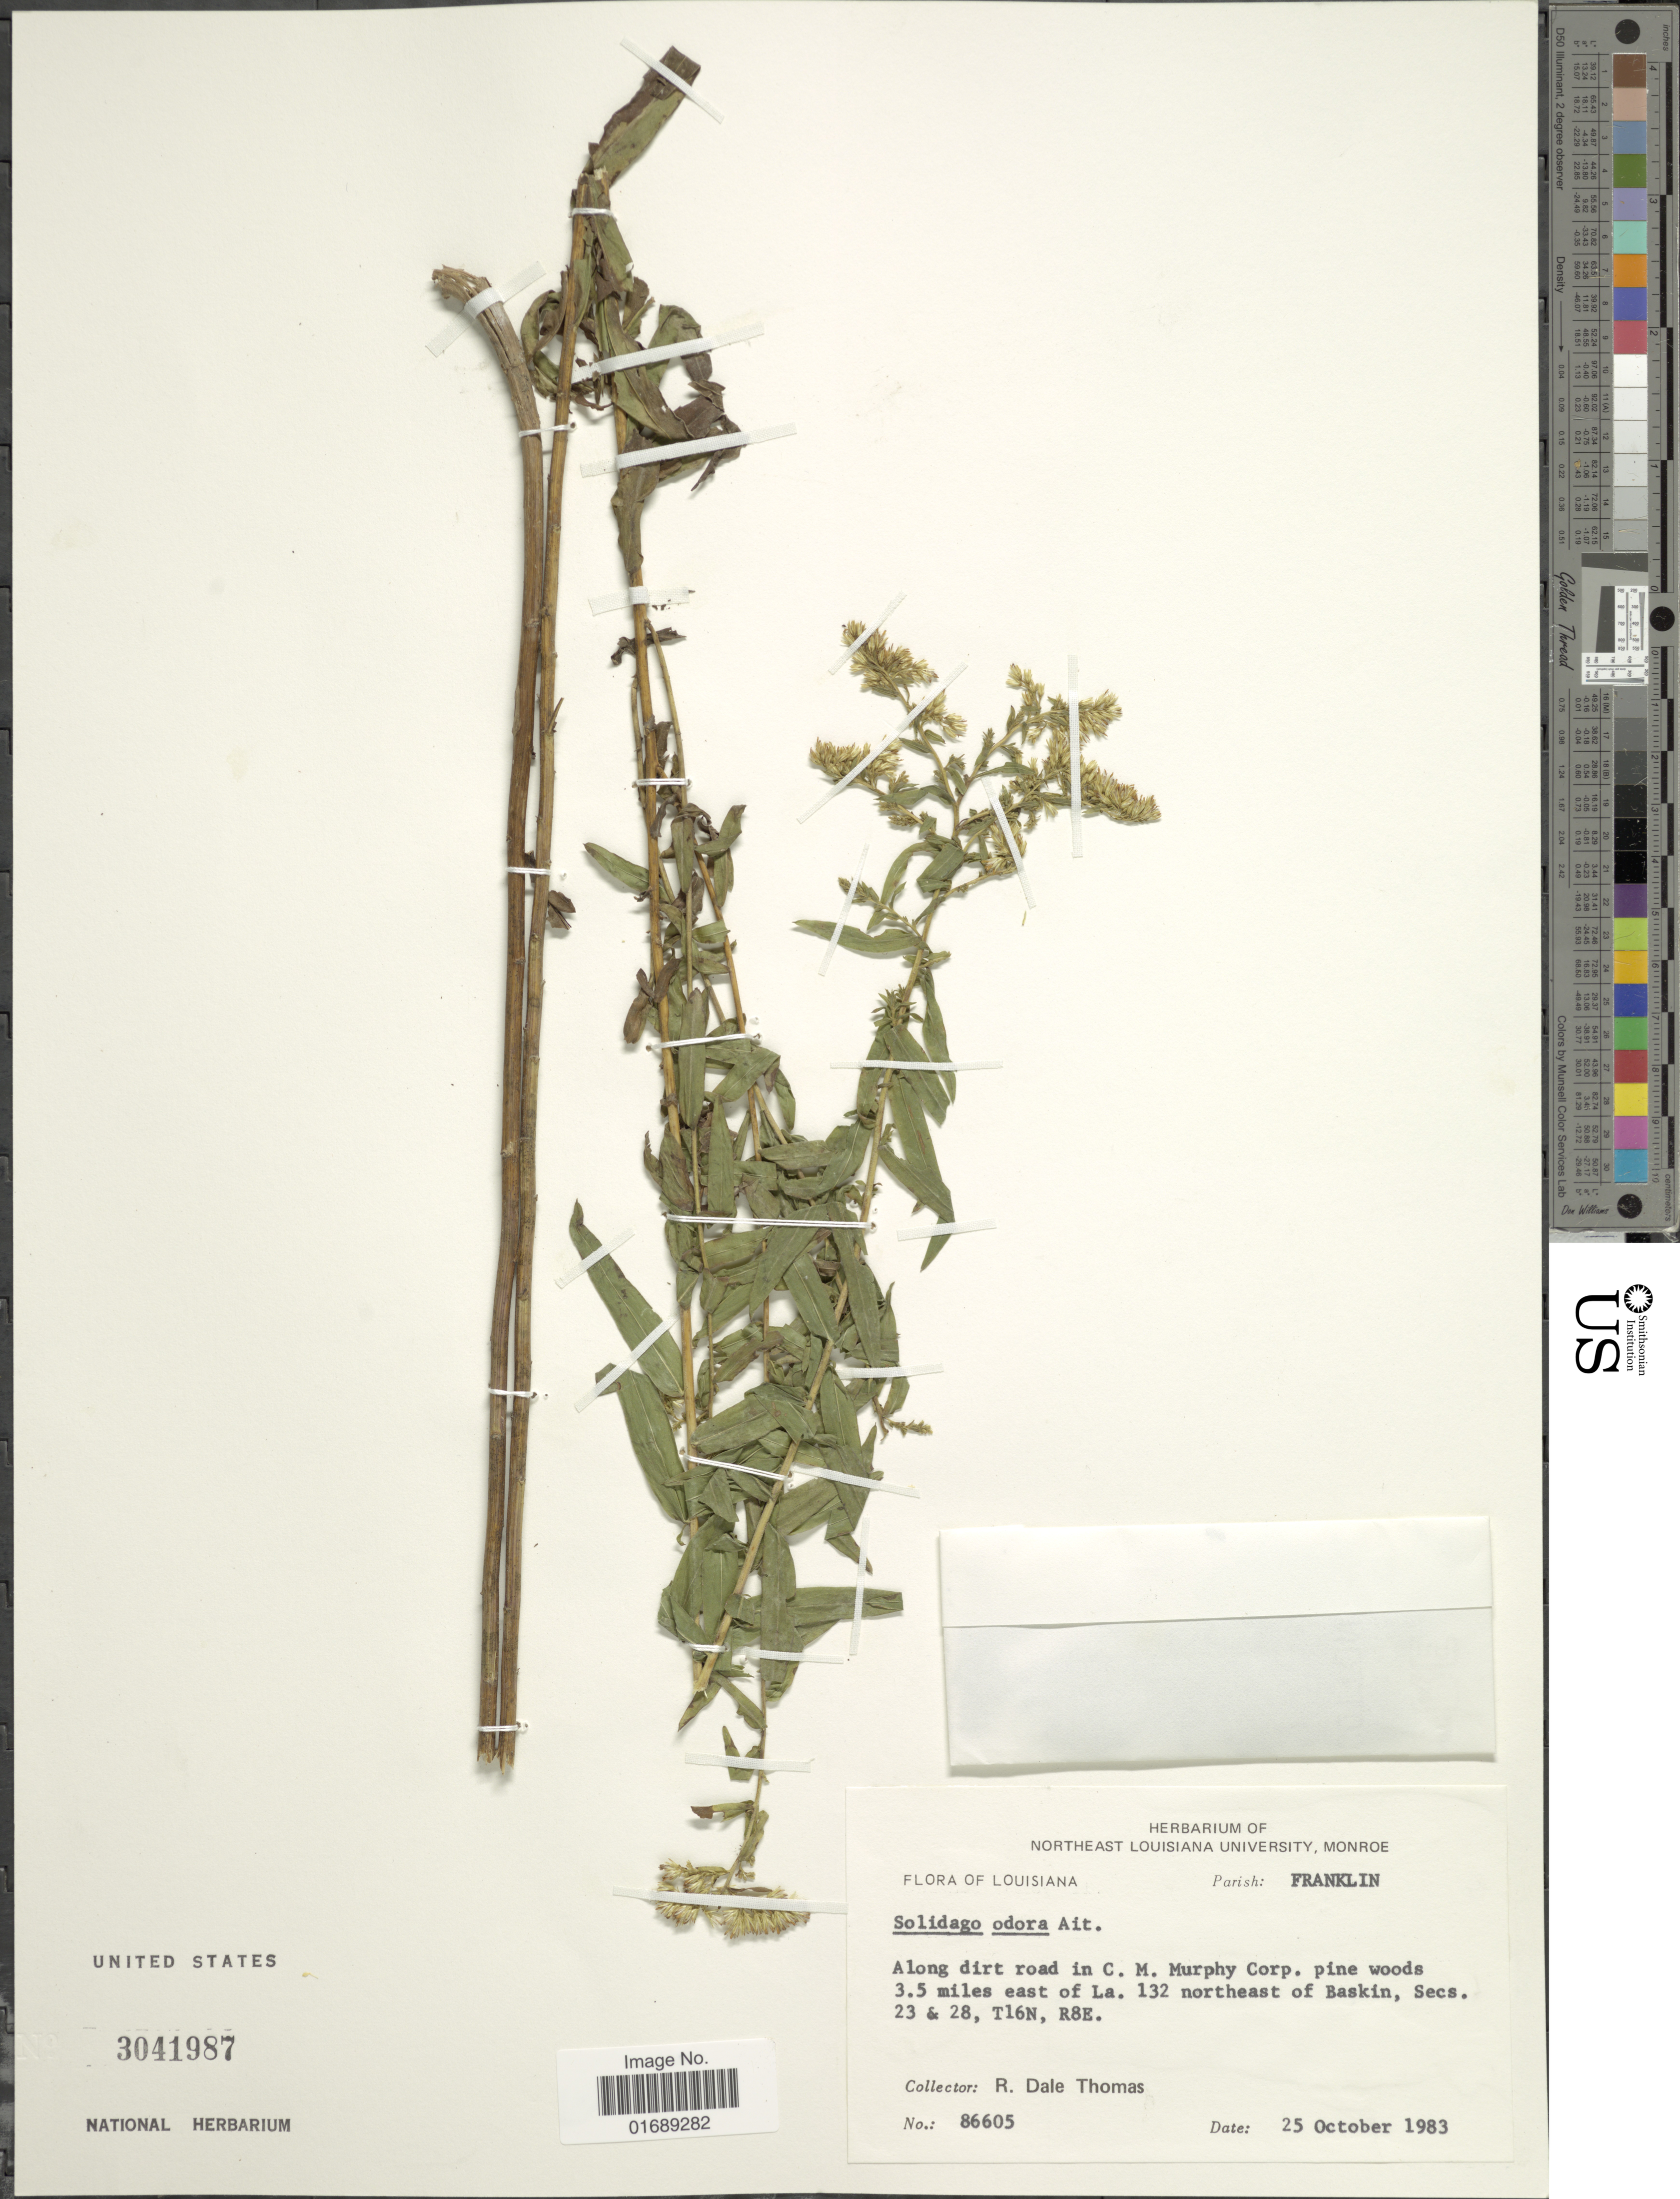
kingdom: Plantae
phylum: Tracheophyta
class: Magnoliopsida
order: Asterales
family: Asteraceae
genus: Solidago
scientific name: Solidago odora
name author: Aiton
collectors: R. Thomas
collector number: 86605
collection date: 1983-10-25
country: United States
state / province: Louisiana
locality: Parish: Franklin, Along dirt road in C. M. Murphy Corp. pine woods 3.5 miles east of La 132 northeast of Baskin, Secs. 23 & 28, T16N, R8E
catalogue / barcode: US 3041987